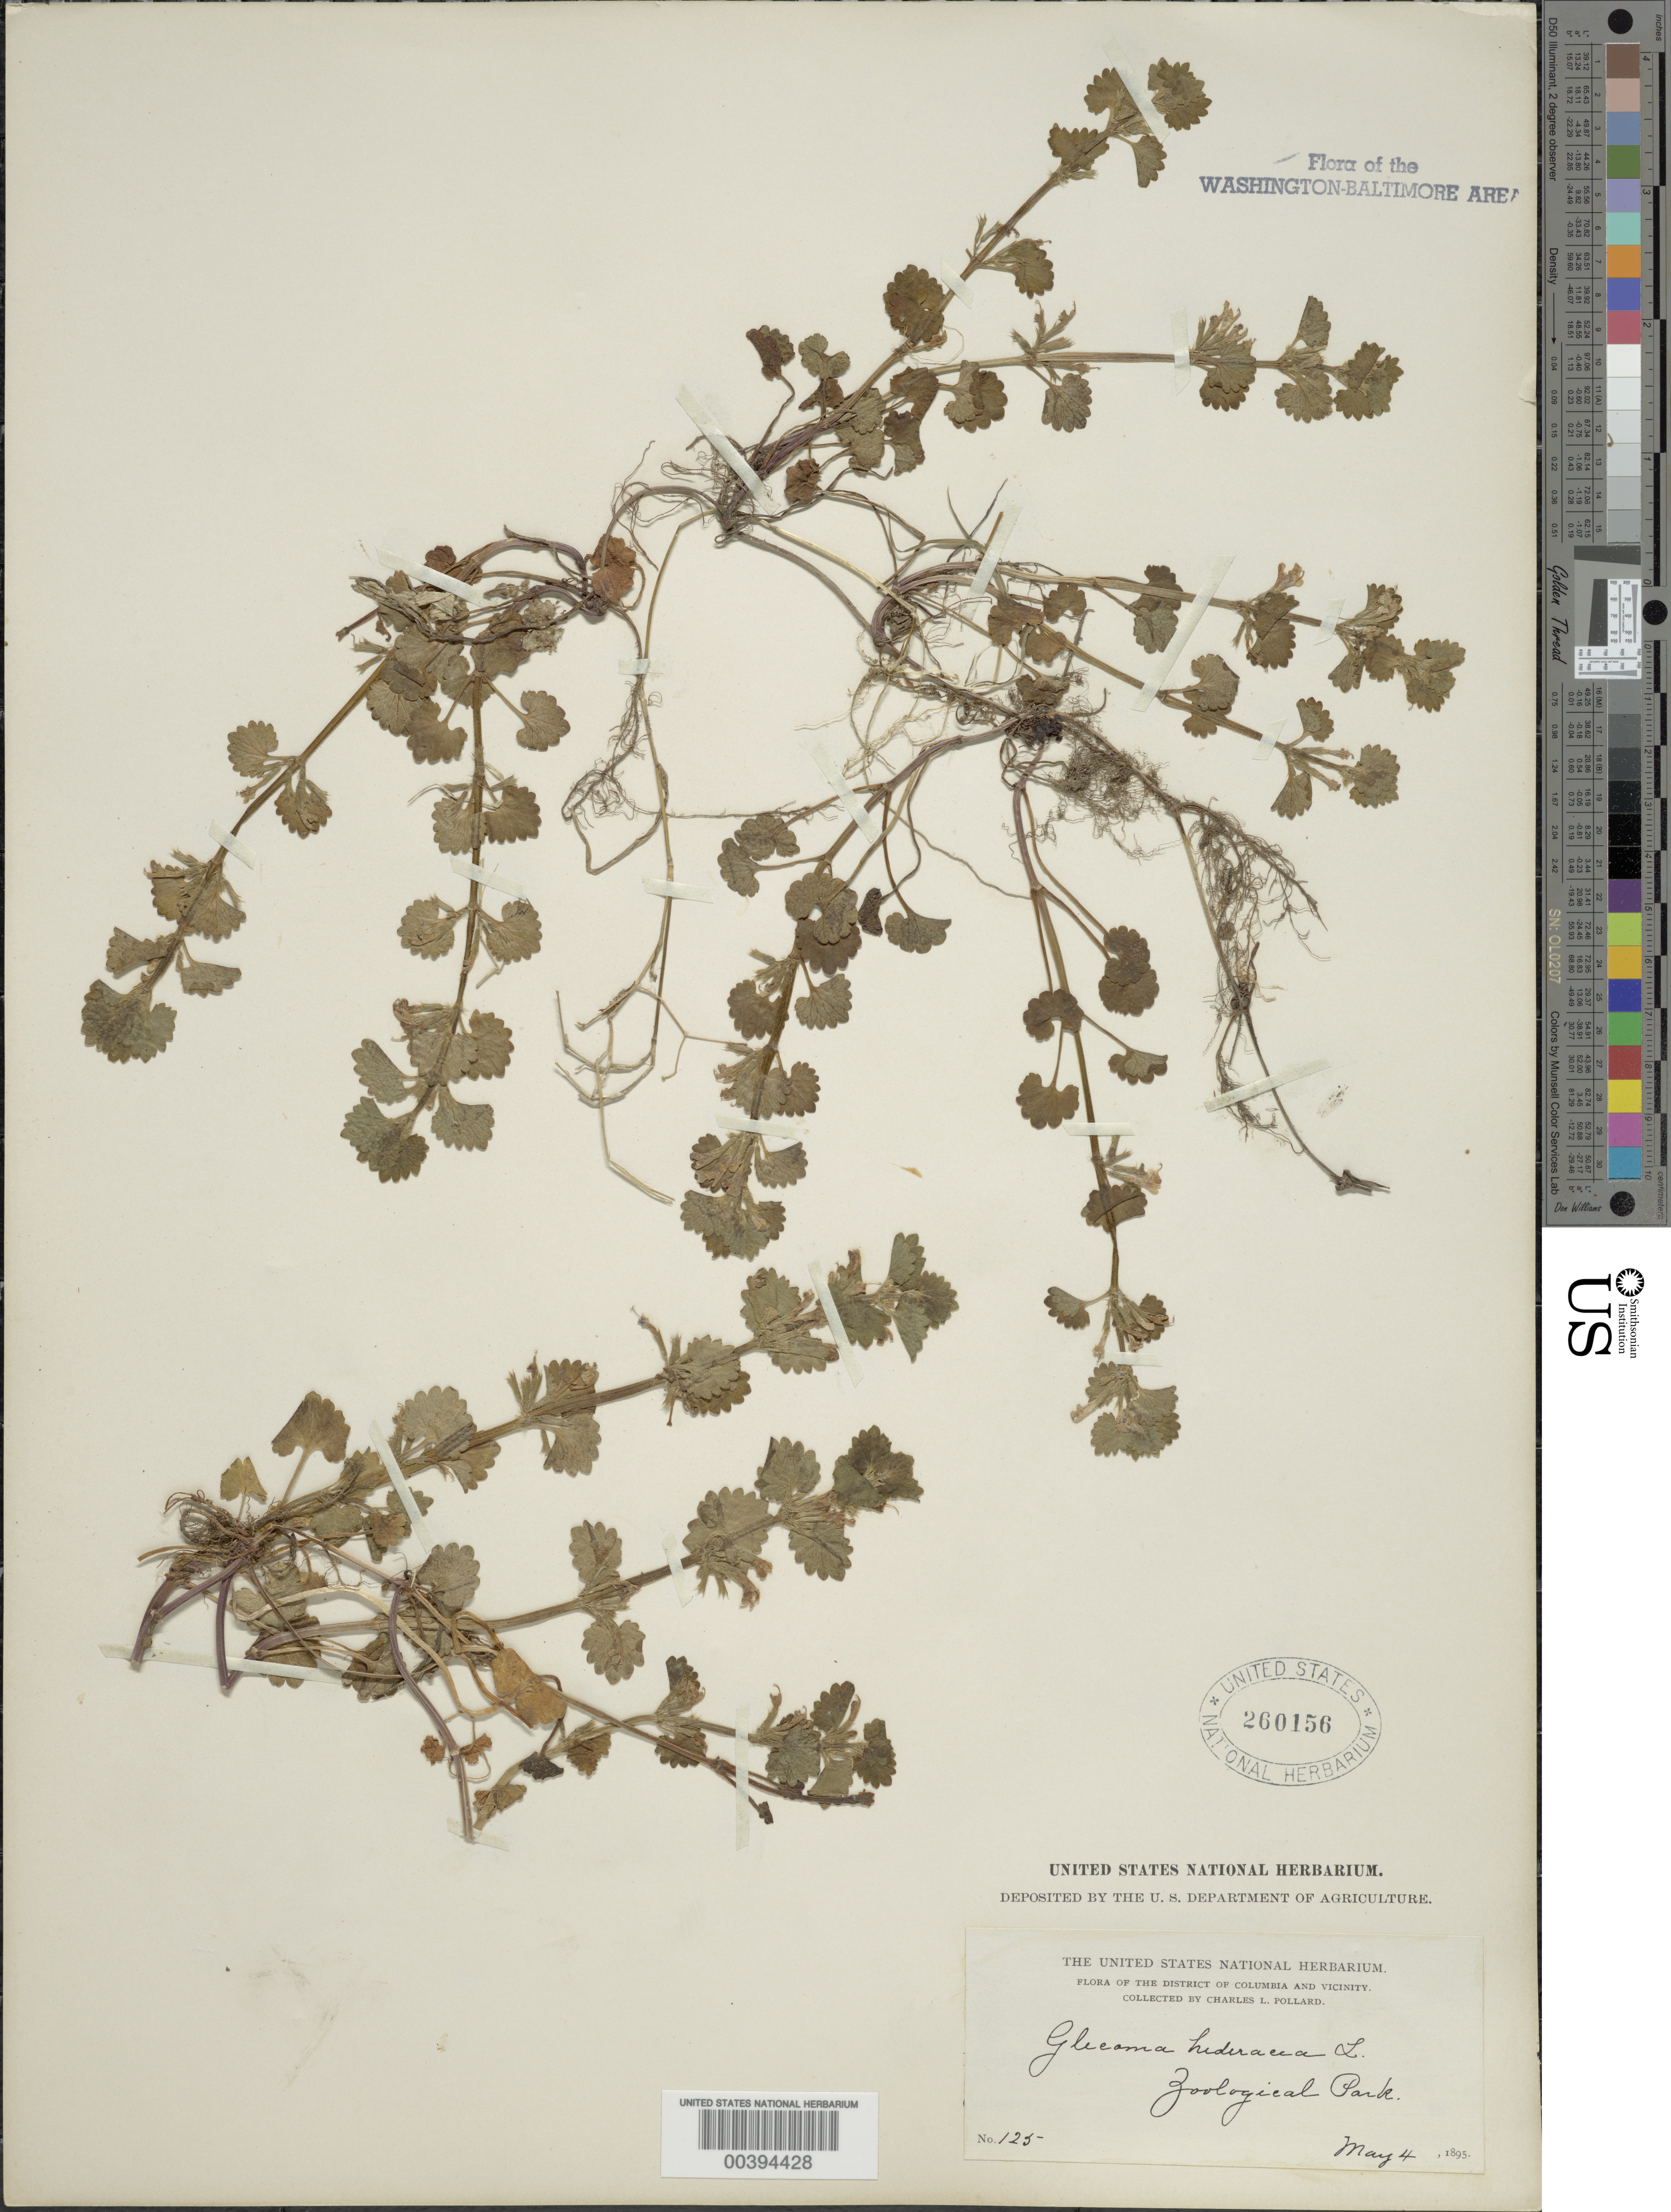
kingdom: Plantae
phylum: Tracheophyta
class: Magnoliopsida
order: Lamiales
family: Lamiaceae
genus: Glechoma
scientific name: Glechoma hederacea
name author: L.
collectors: C. L. Pollard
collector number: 125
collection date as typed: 04 May 1895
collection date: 1895-05-04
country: United States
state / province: District of Columbia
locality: Zoological Park Rock Creek Park and vicinity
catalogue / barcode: US 260156